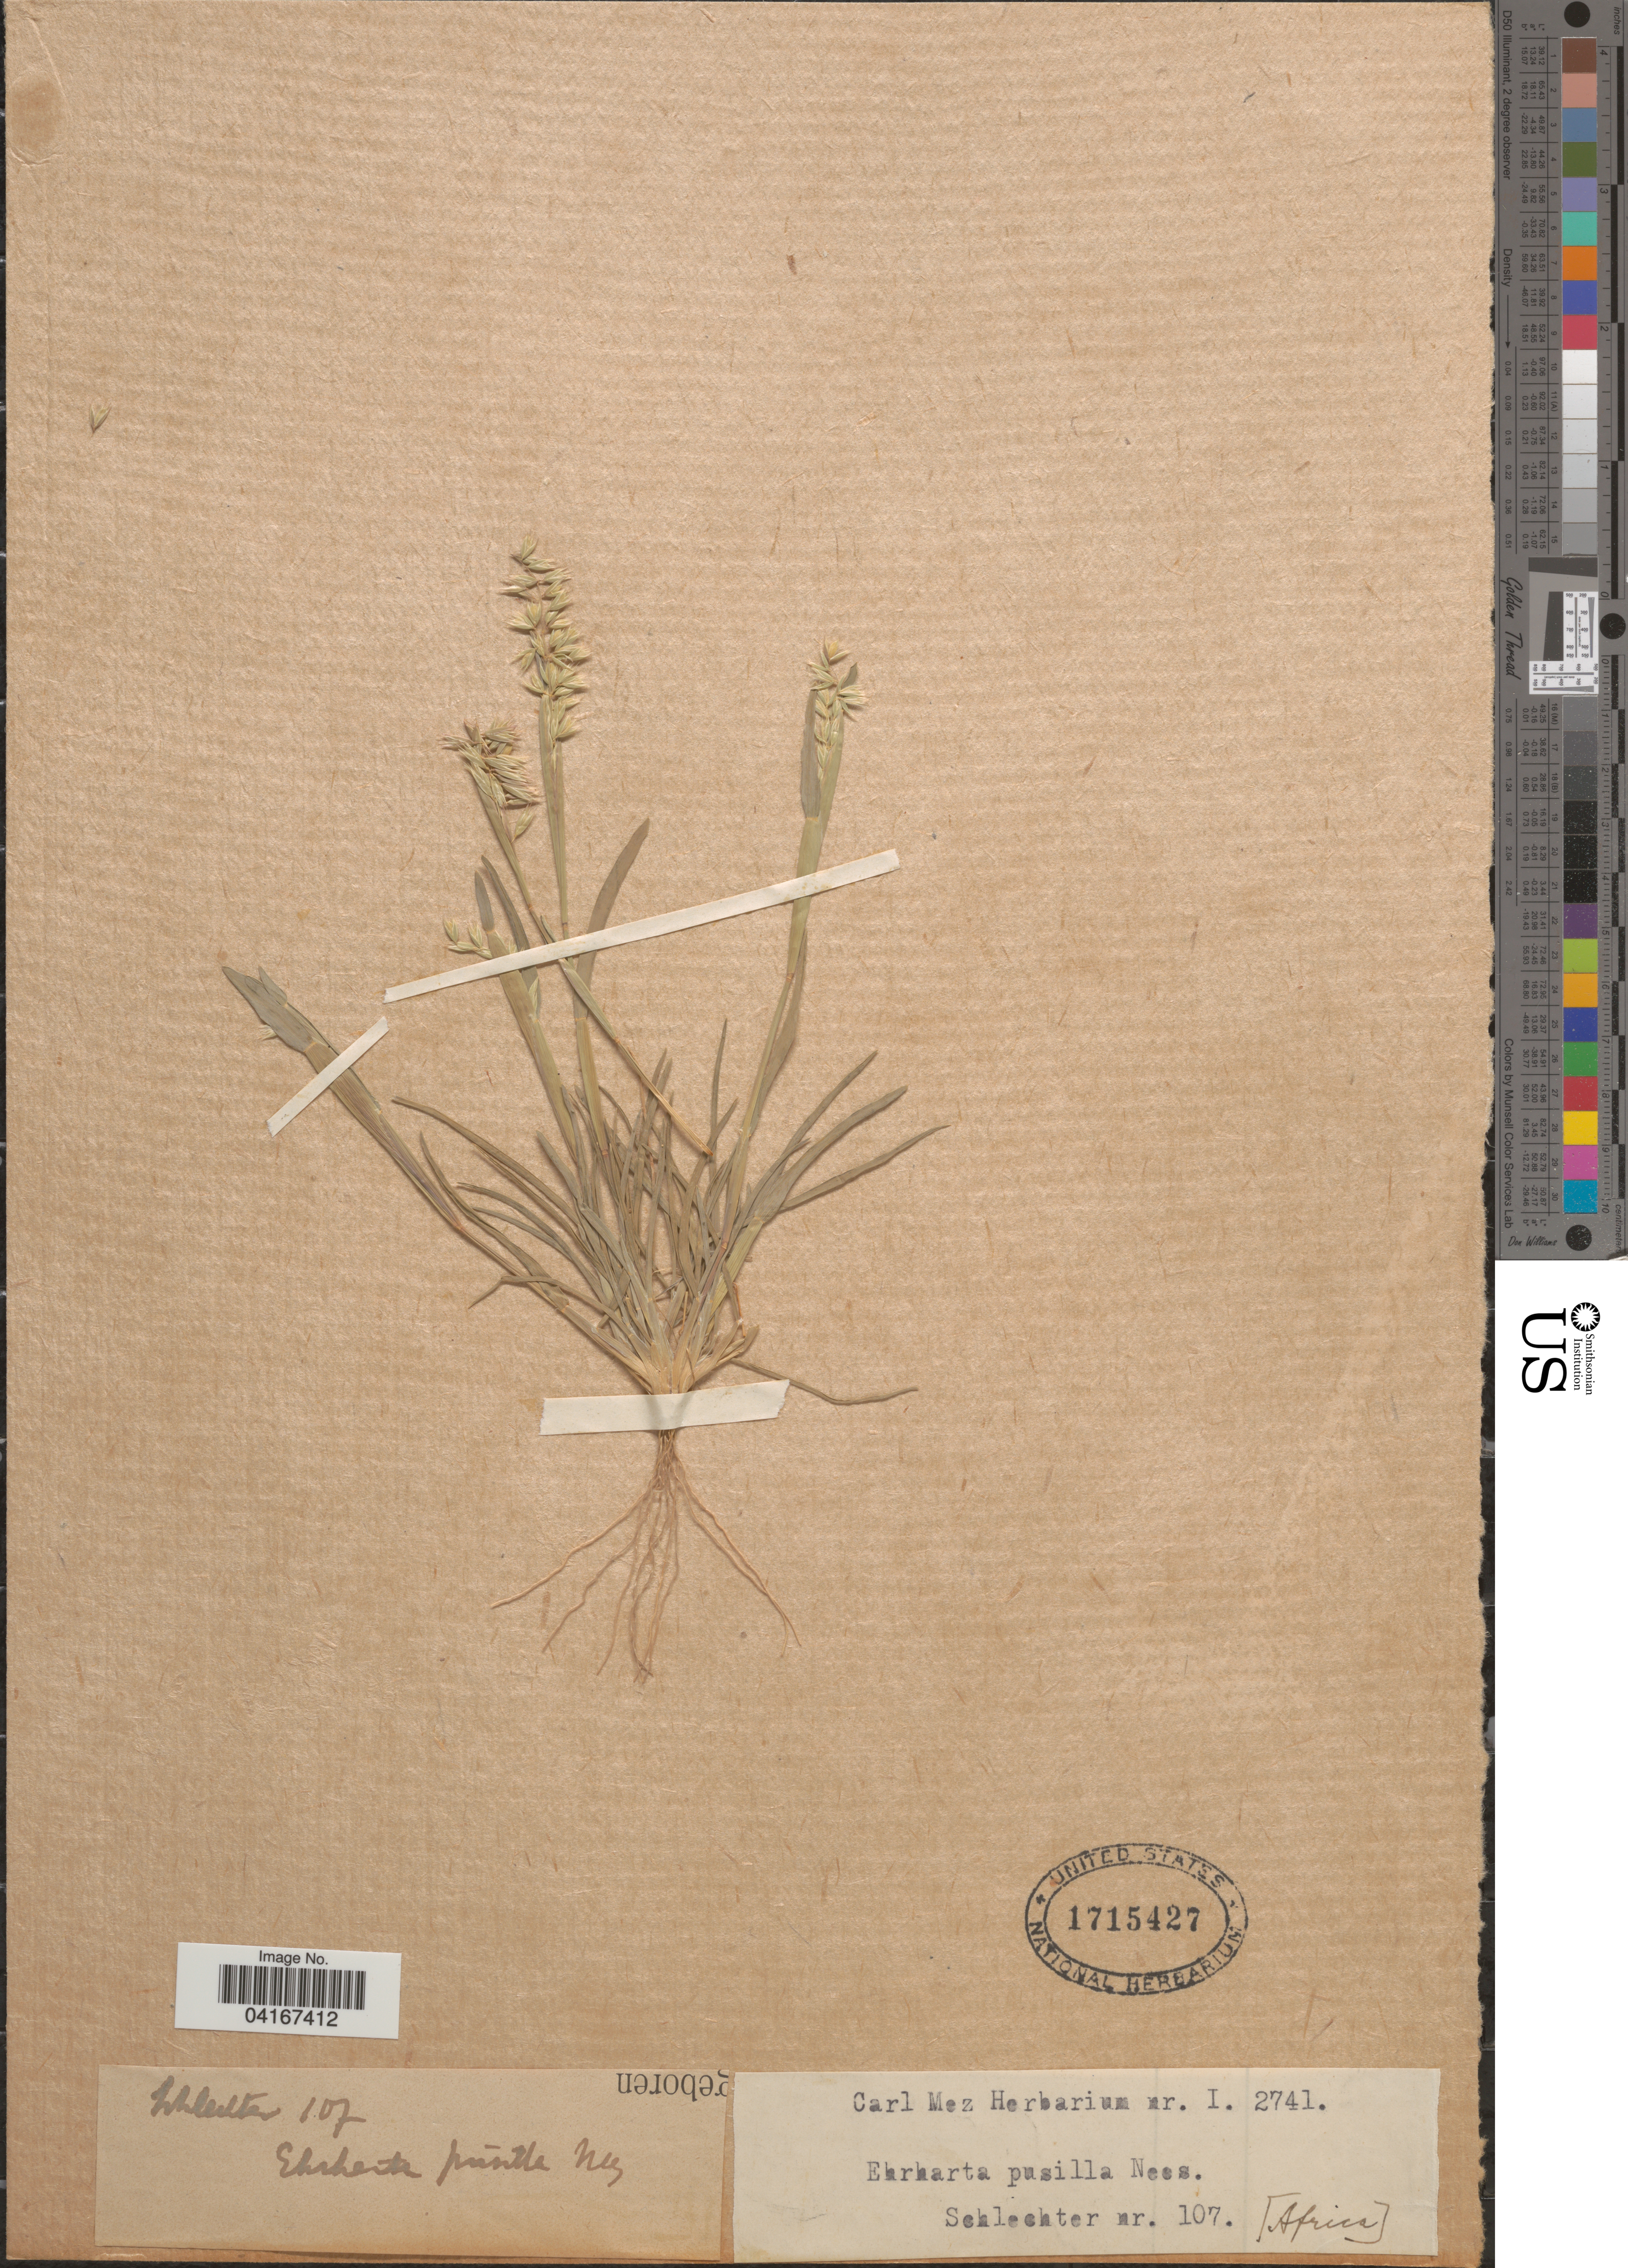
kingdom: Plantae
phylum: Tracheophyta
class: Liliopsida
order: Poales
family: Poaceae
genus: Ehrharta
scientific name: Ehrharta pusilla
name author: Nees ex Trin.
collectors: Schlechter, --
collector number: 107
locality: [Africa].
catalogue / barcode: US 1715427